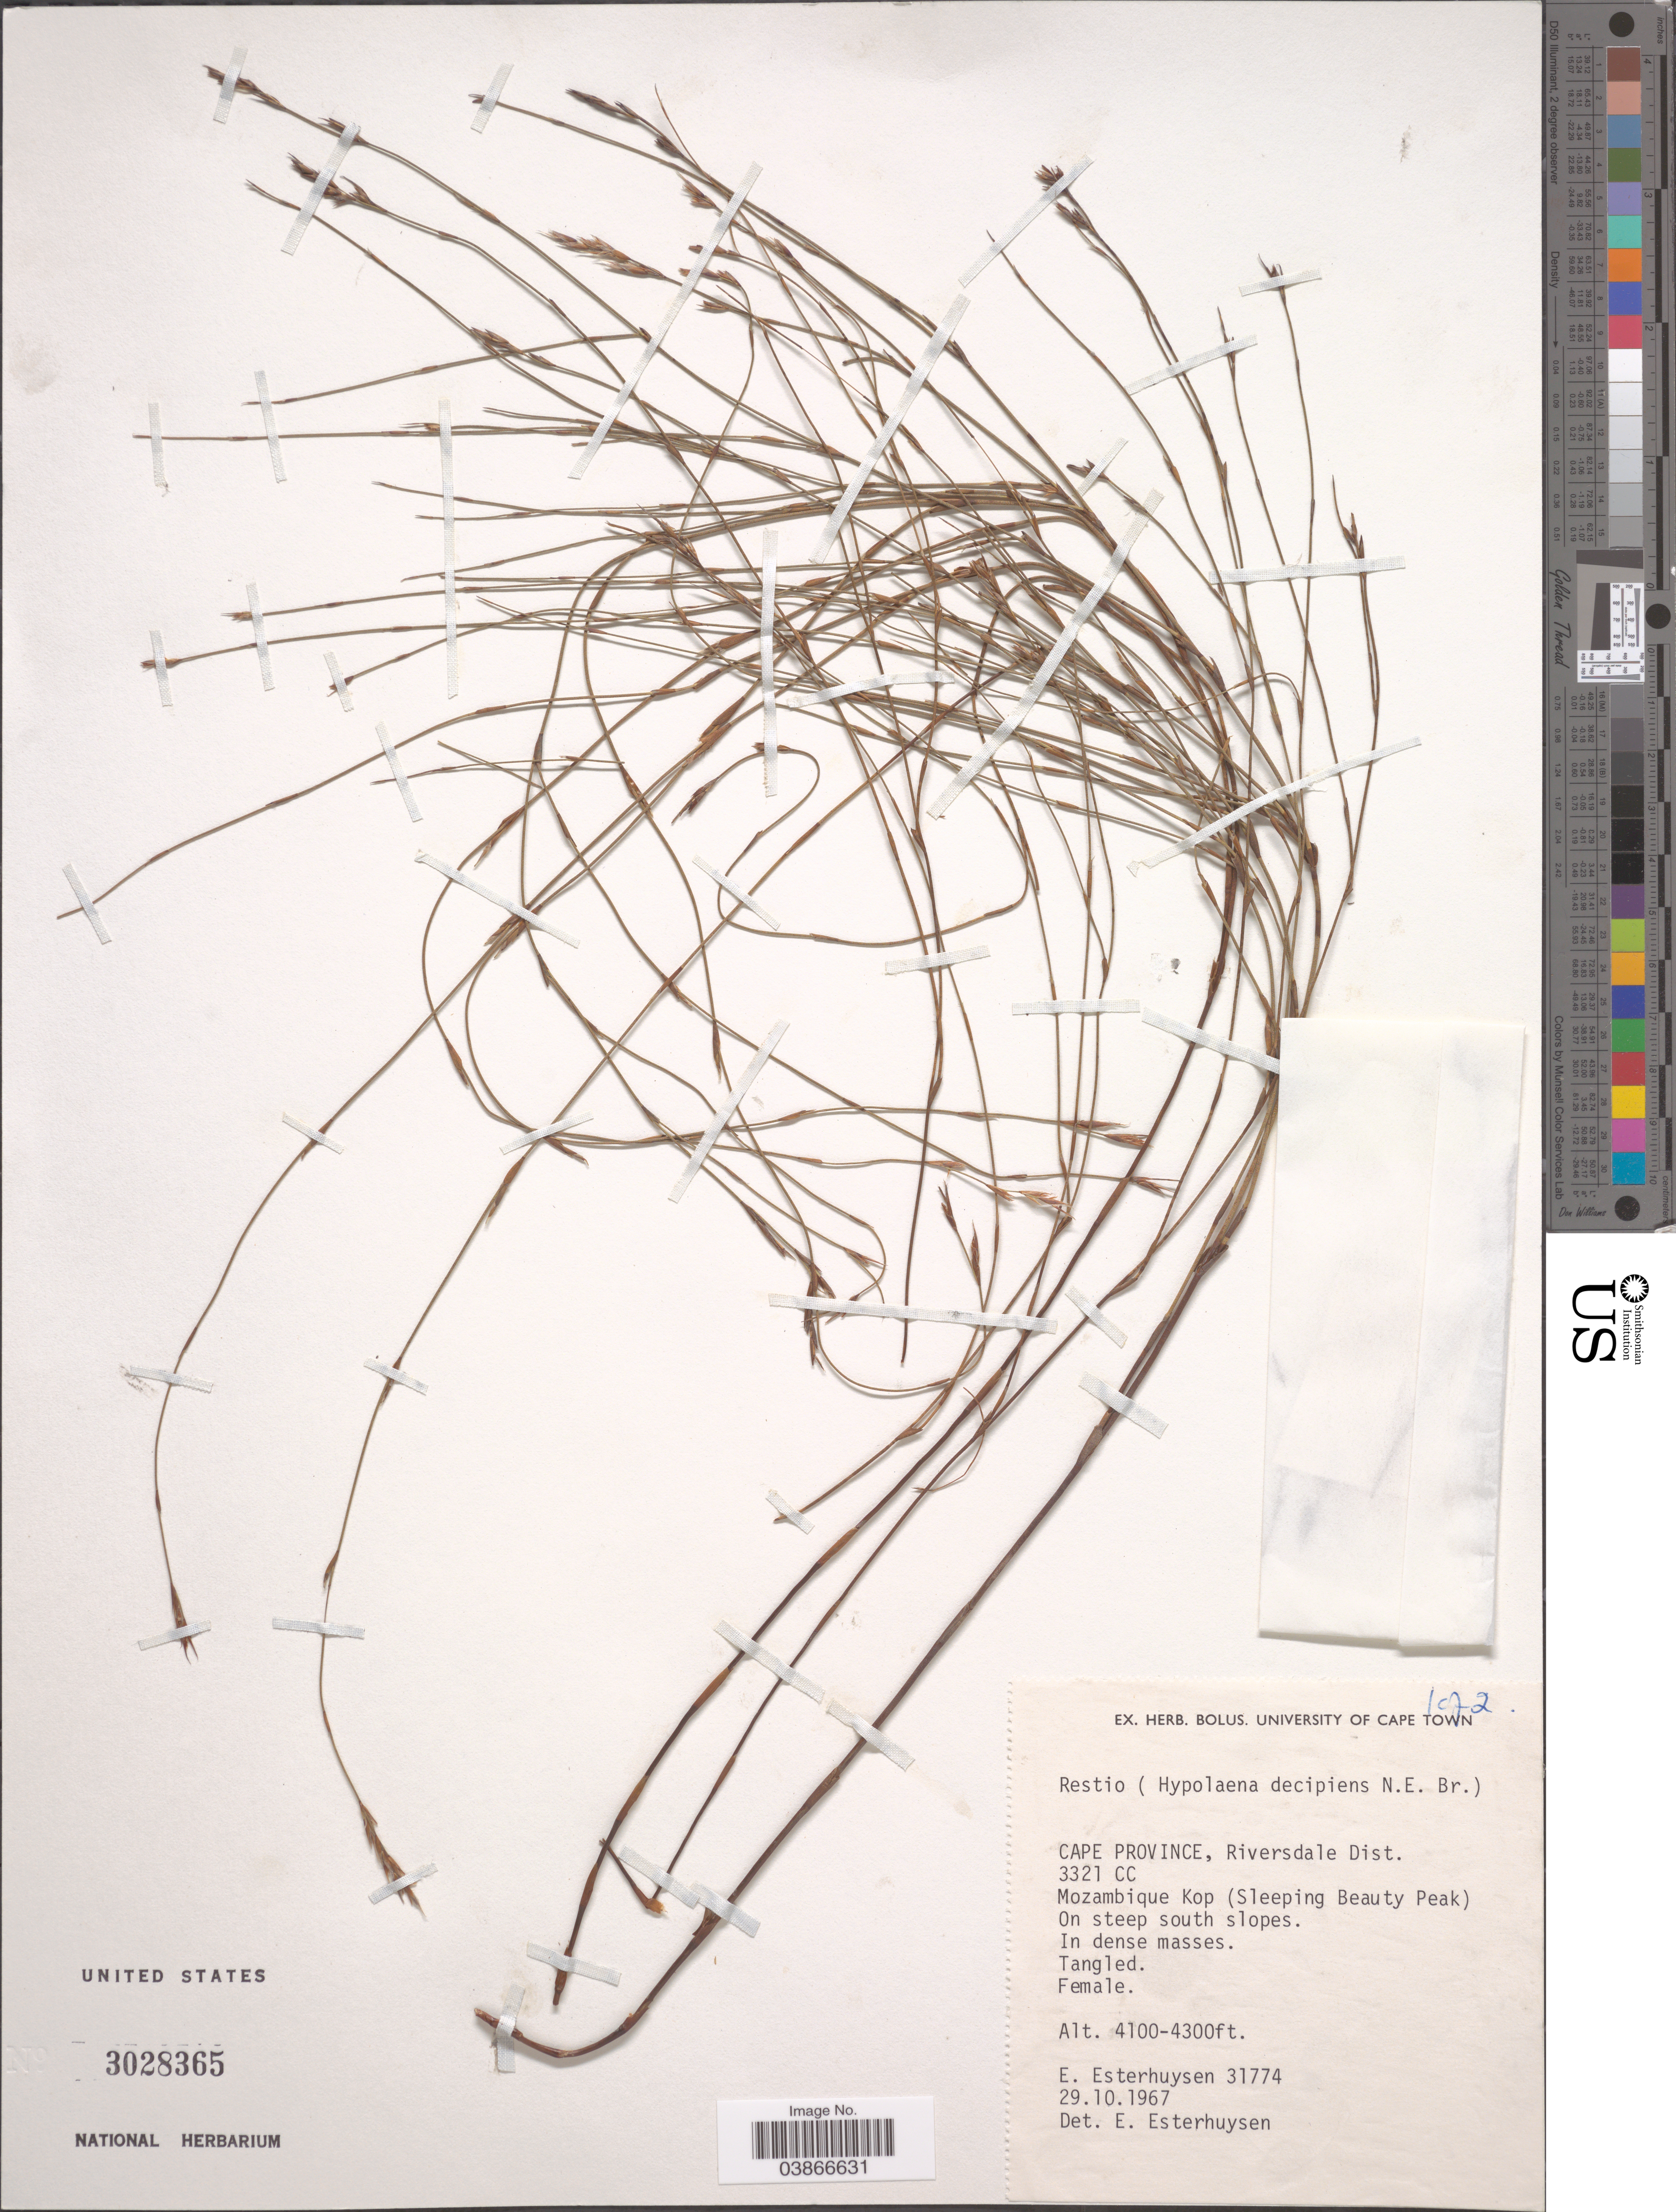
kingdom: Plantae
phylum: Tracheophyta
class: Liliopsida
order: Poales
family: Restionaceae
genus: Restio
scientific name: Restio decipiens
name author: (N.E. Br.) H.P. Linder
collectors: E. E. Esterhuysen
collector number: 31774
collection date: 1967-10-29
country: South Africa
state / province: Western Cape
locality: Riverdale Dist. 3321 CC. Mozambique Kop (Sleeping Beaty Peak).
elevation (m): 1250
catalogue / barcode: US 3028365